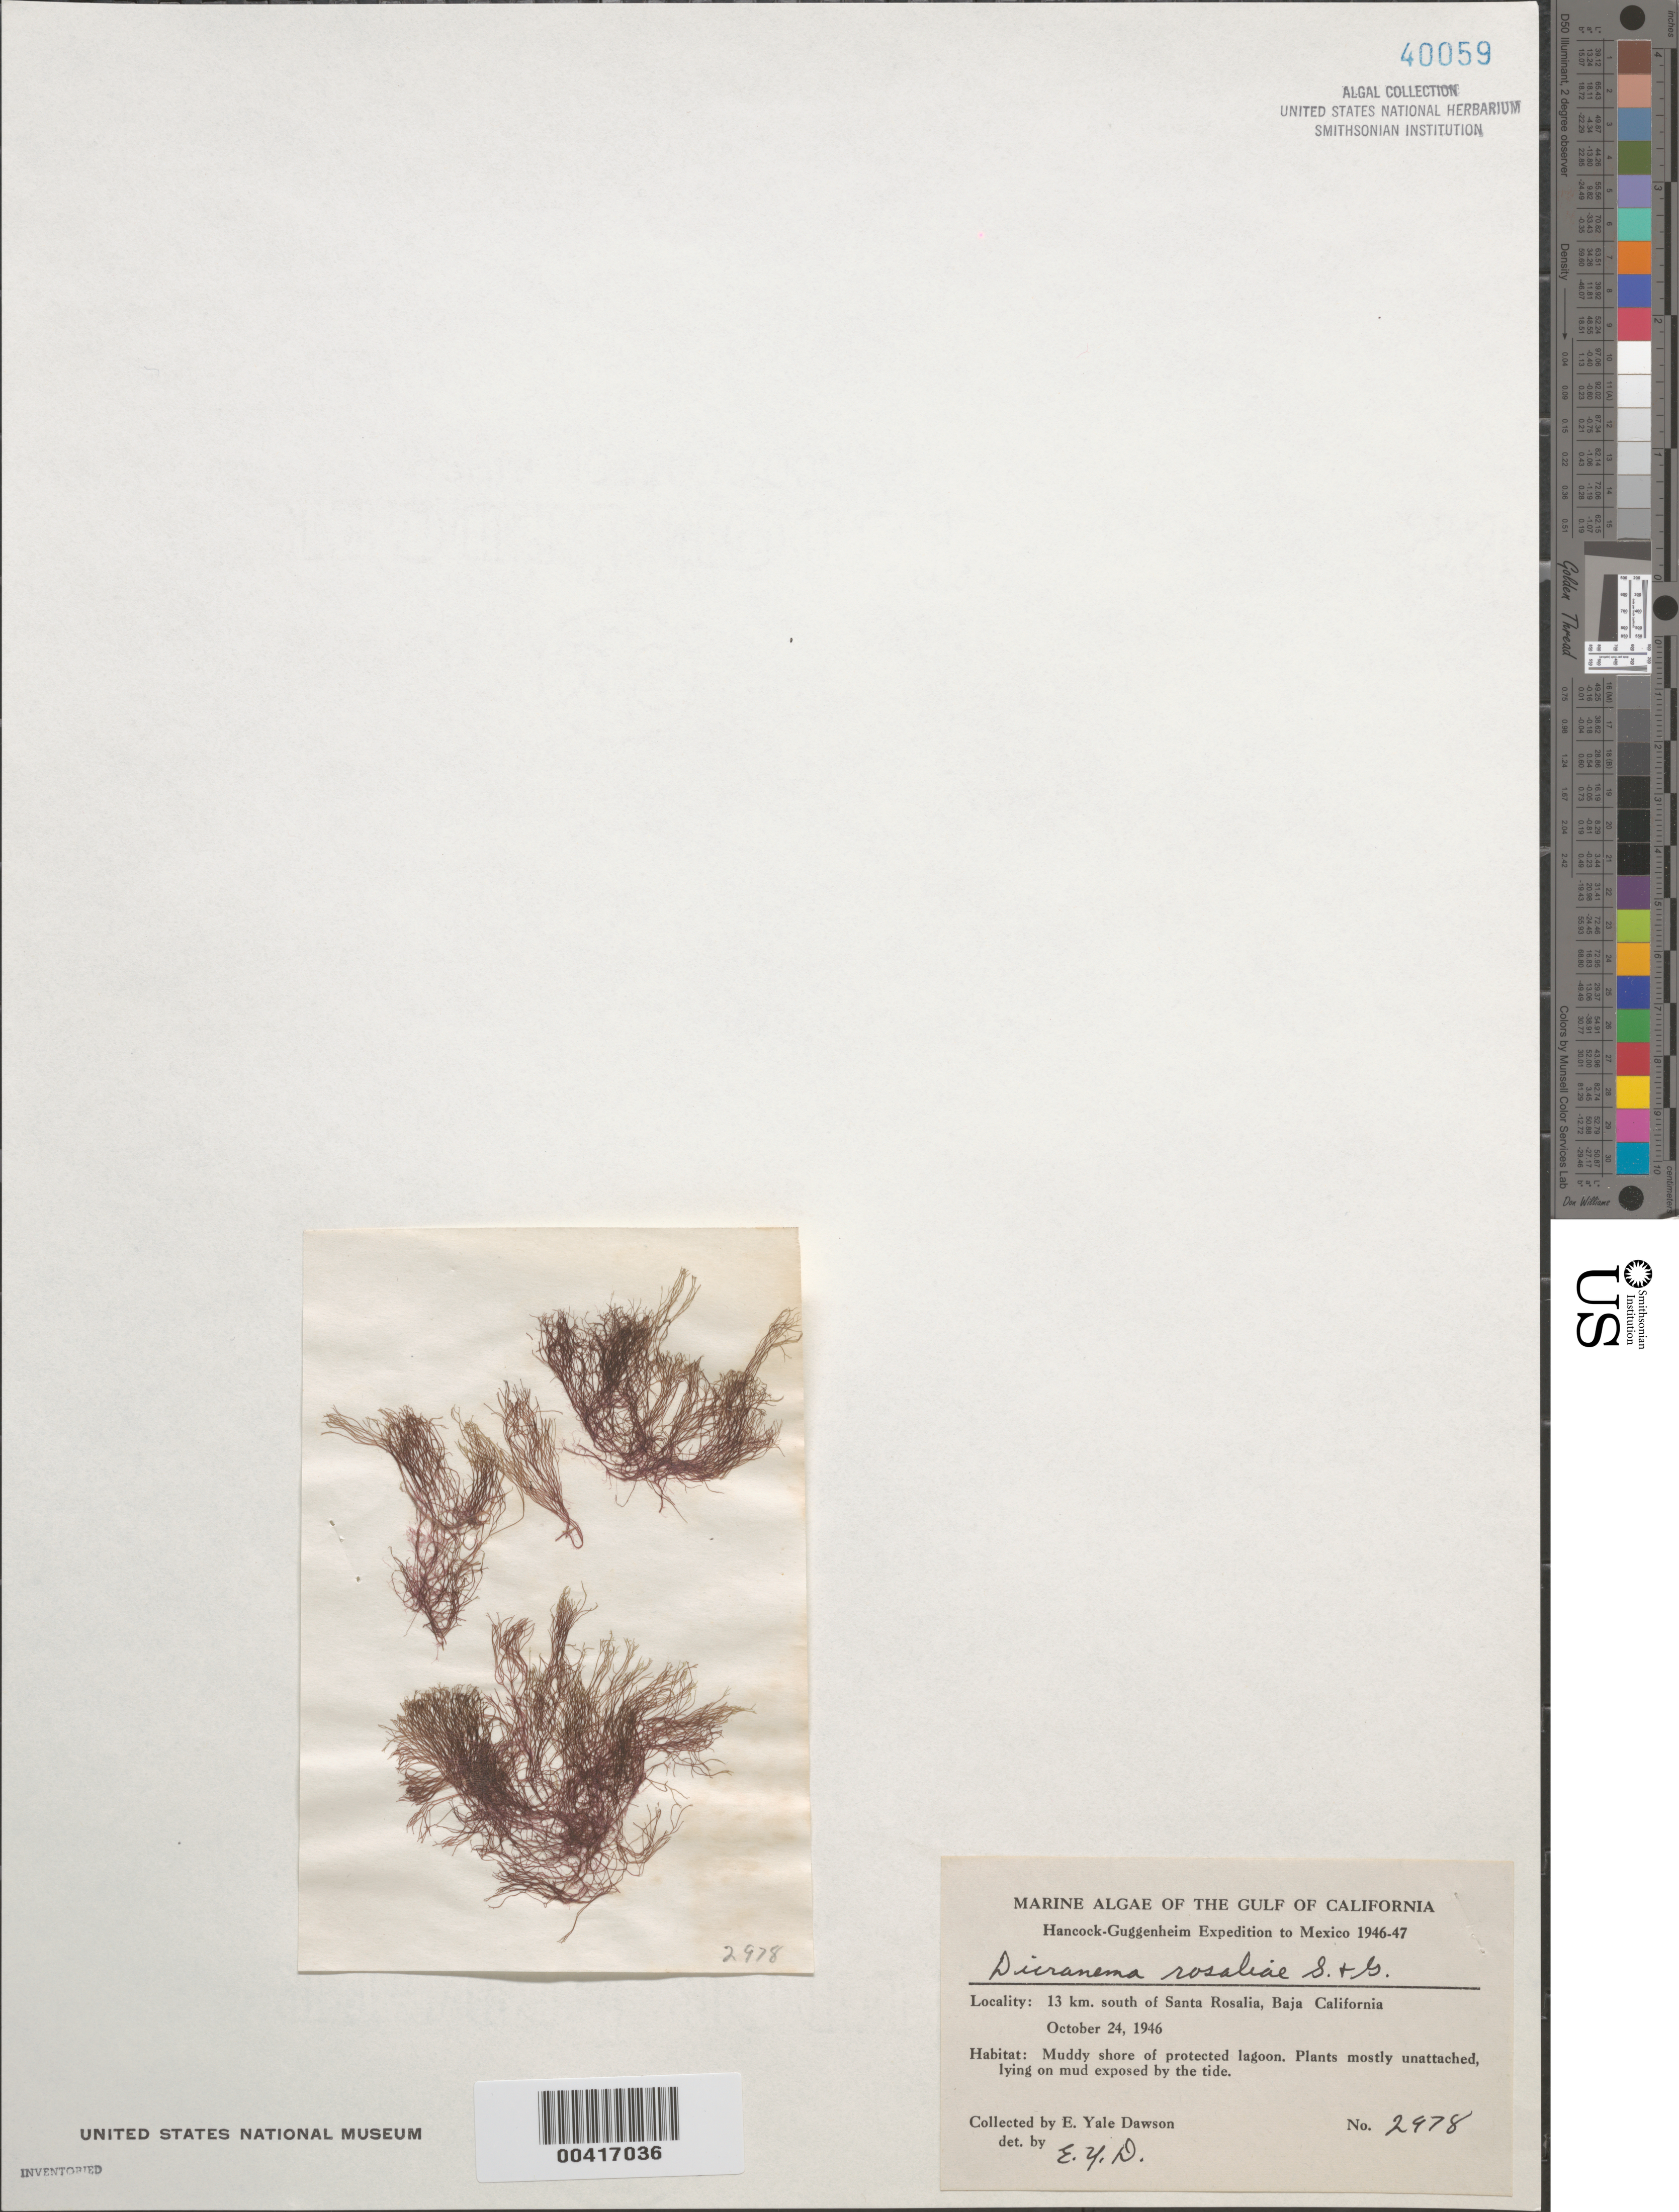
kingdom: Plantae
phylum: Rhodophyta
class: Florideophyceae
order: Gigartinales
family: Dicranemataceae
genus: Dicranema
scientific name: Dicranema rosaliae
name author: Setch. & N.L. Gardner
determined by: Dawson, E. Y.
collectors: E. Y. Dawson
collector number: EYD 2978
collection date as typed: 24 Oct 1946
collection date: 1946-10-24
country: Mexico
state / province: Baja California Sur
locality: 13 km south of Santa Rosalia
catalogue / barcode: US 40059